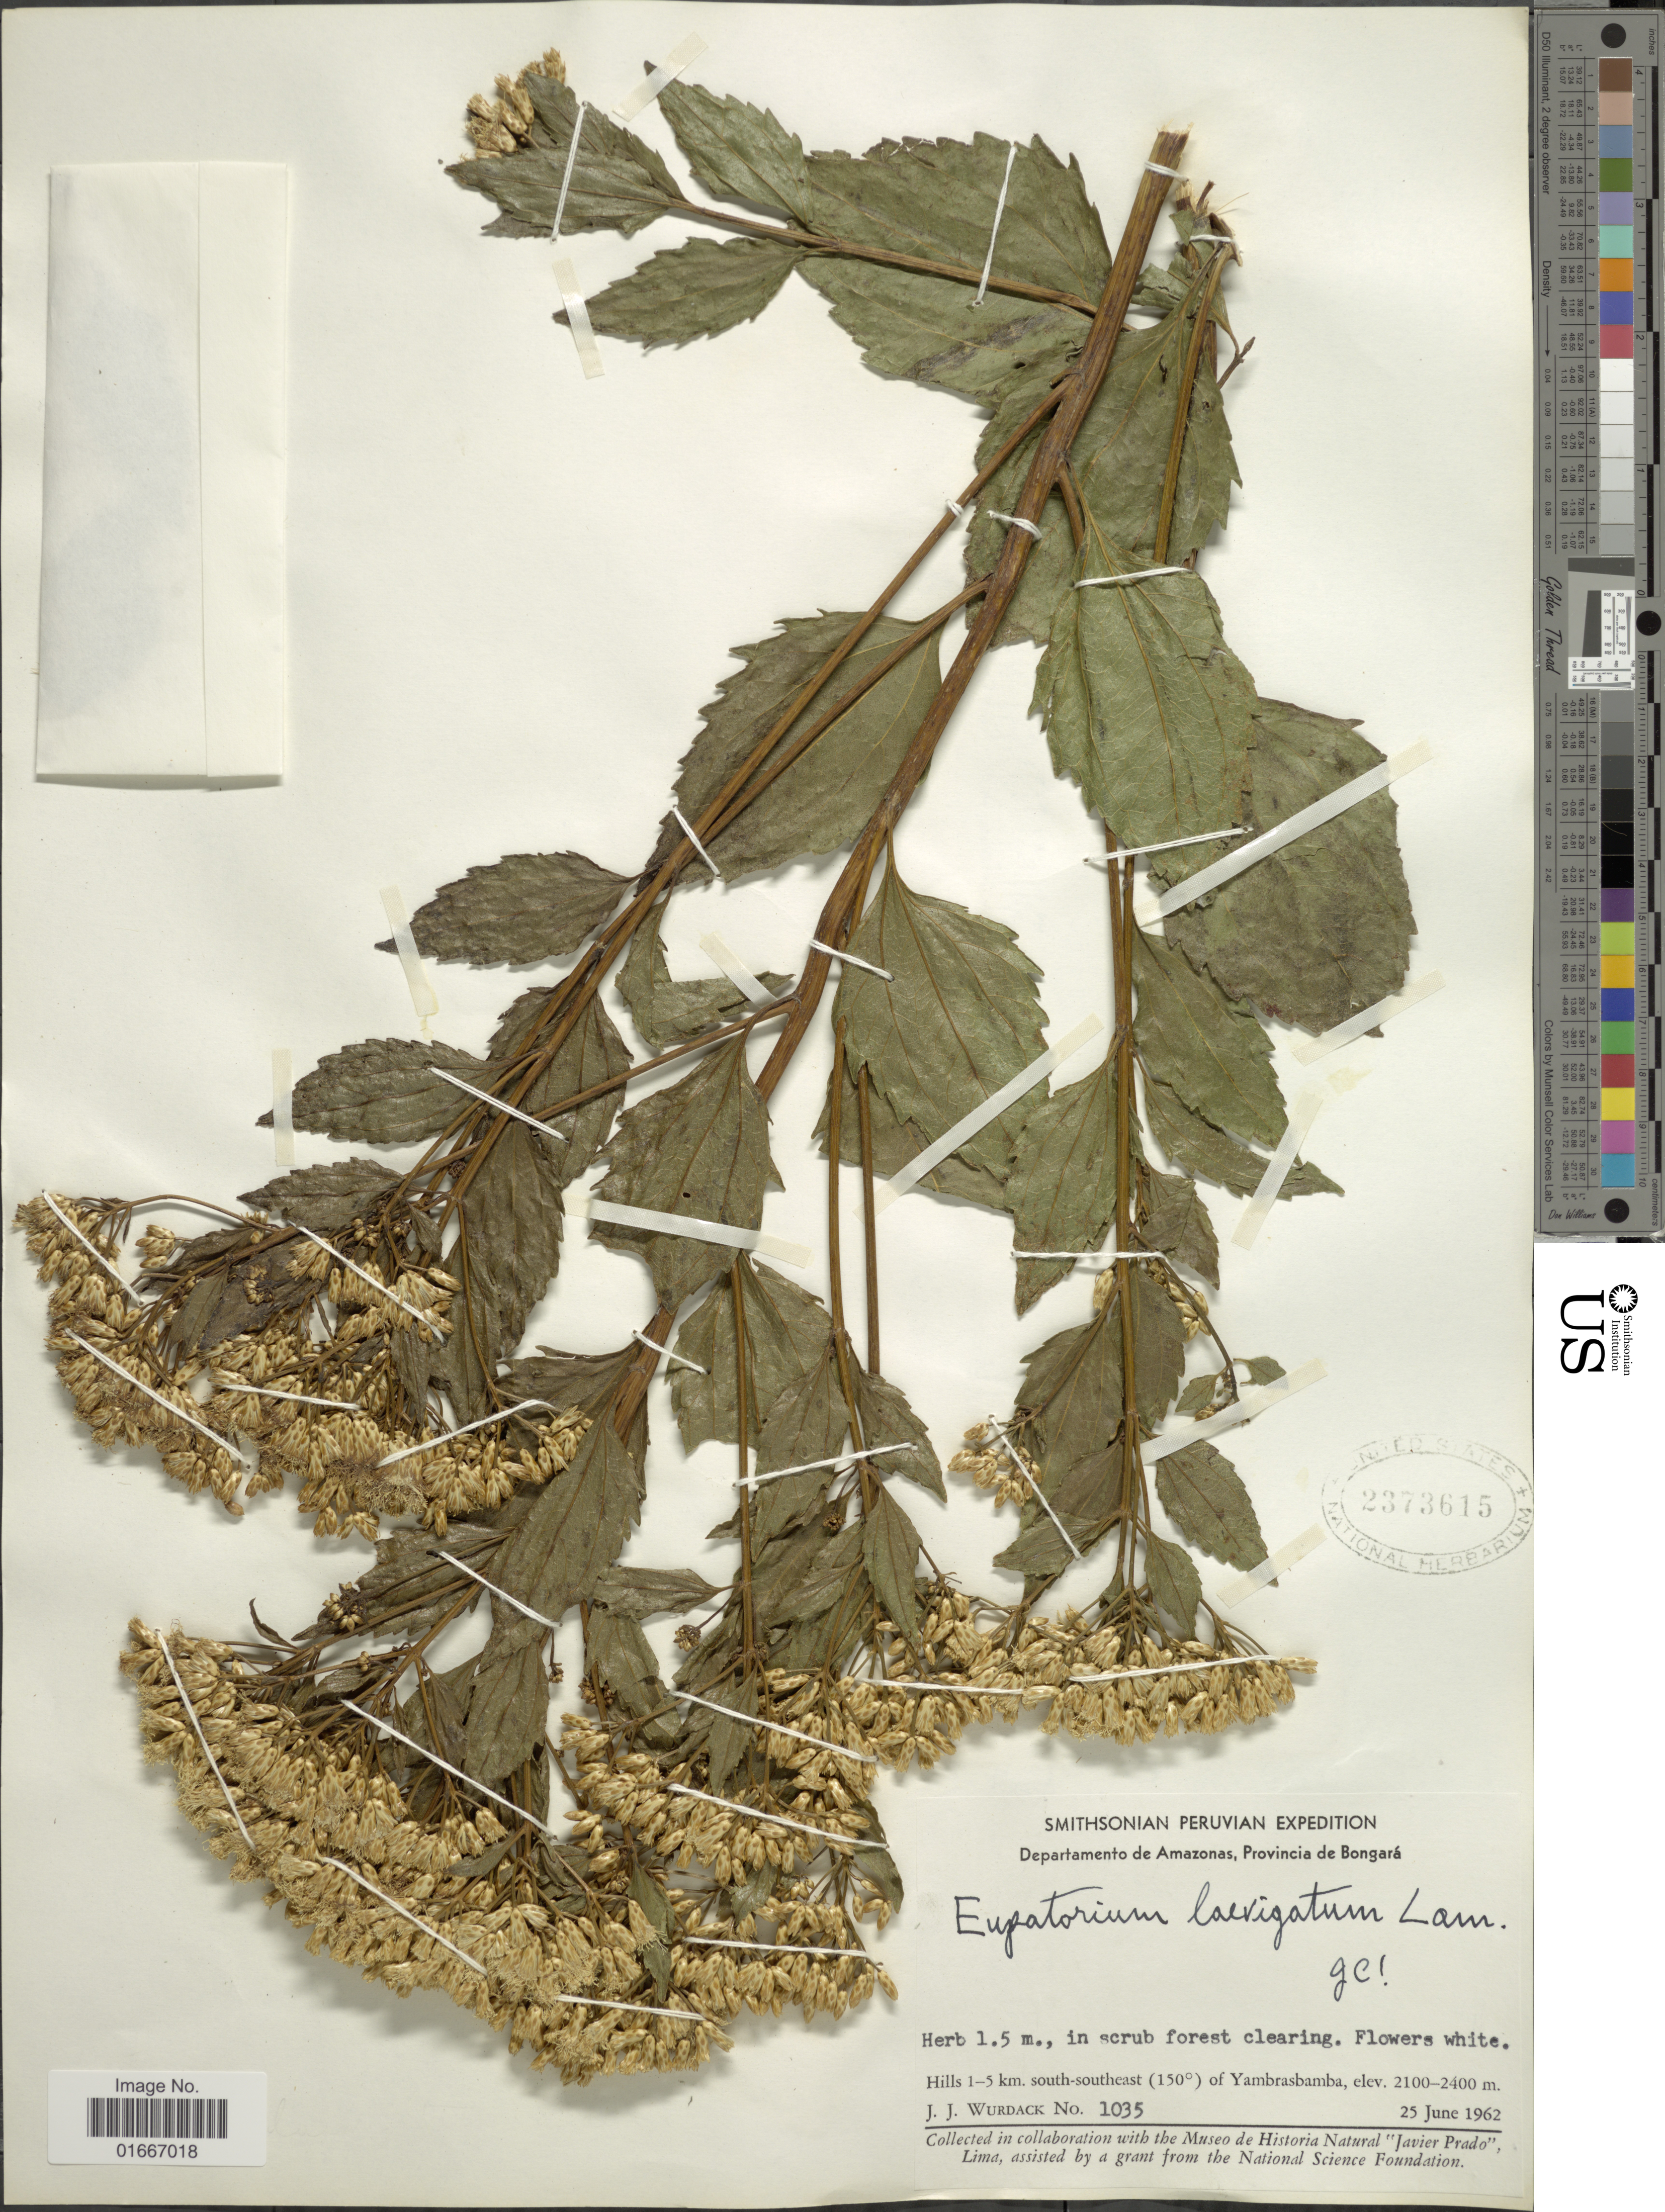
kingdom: Plantae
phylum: Tracheophyta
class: Magnoliopsida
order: Asterales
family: Asteraceae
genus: Chromolaena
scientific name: Chromolaena laevigata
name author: (Lam.) R.M. King & H. Rob.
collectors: J. J. Wurdack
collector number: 1035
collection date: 1962-06-25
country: Peru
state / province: Amazonas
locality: Provincia de Bongara. Hills 1-5 km. south-southeast (150) of Yambrasbamba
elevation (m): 2100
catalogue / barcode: US 2373615